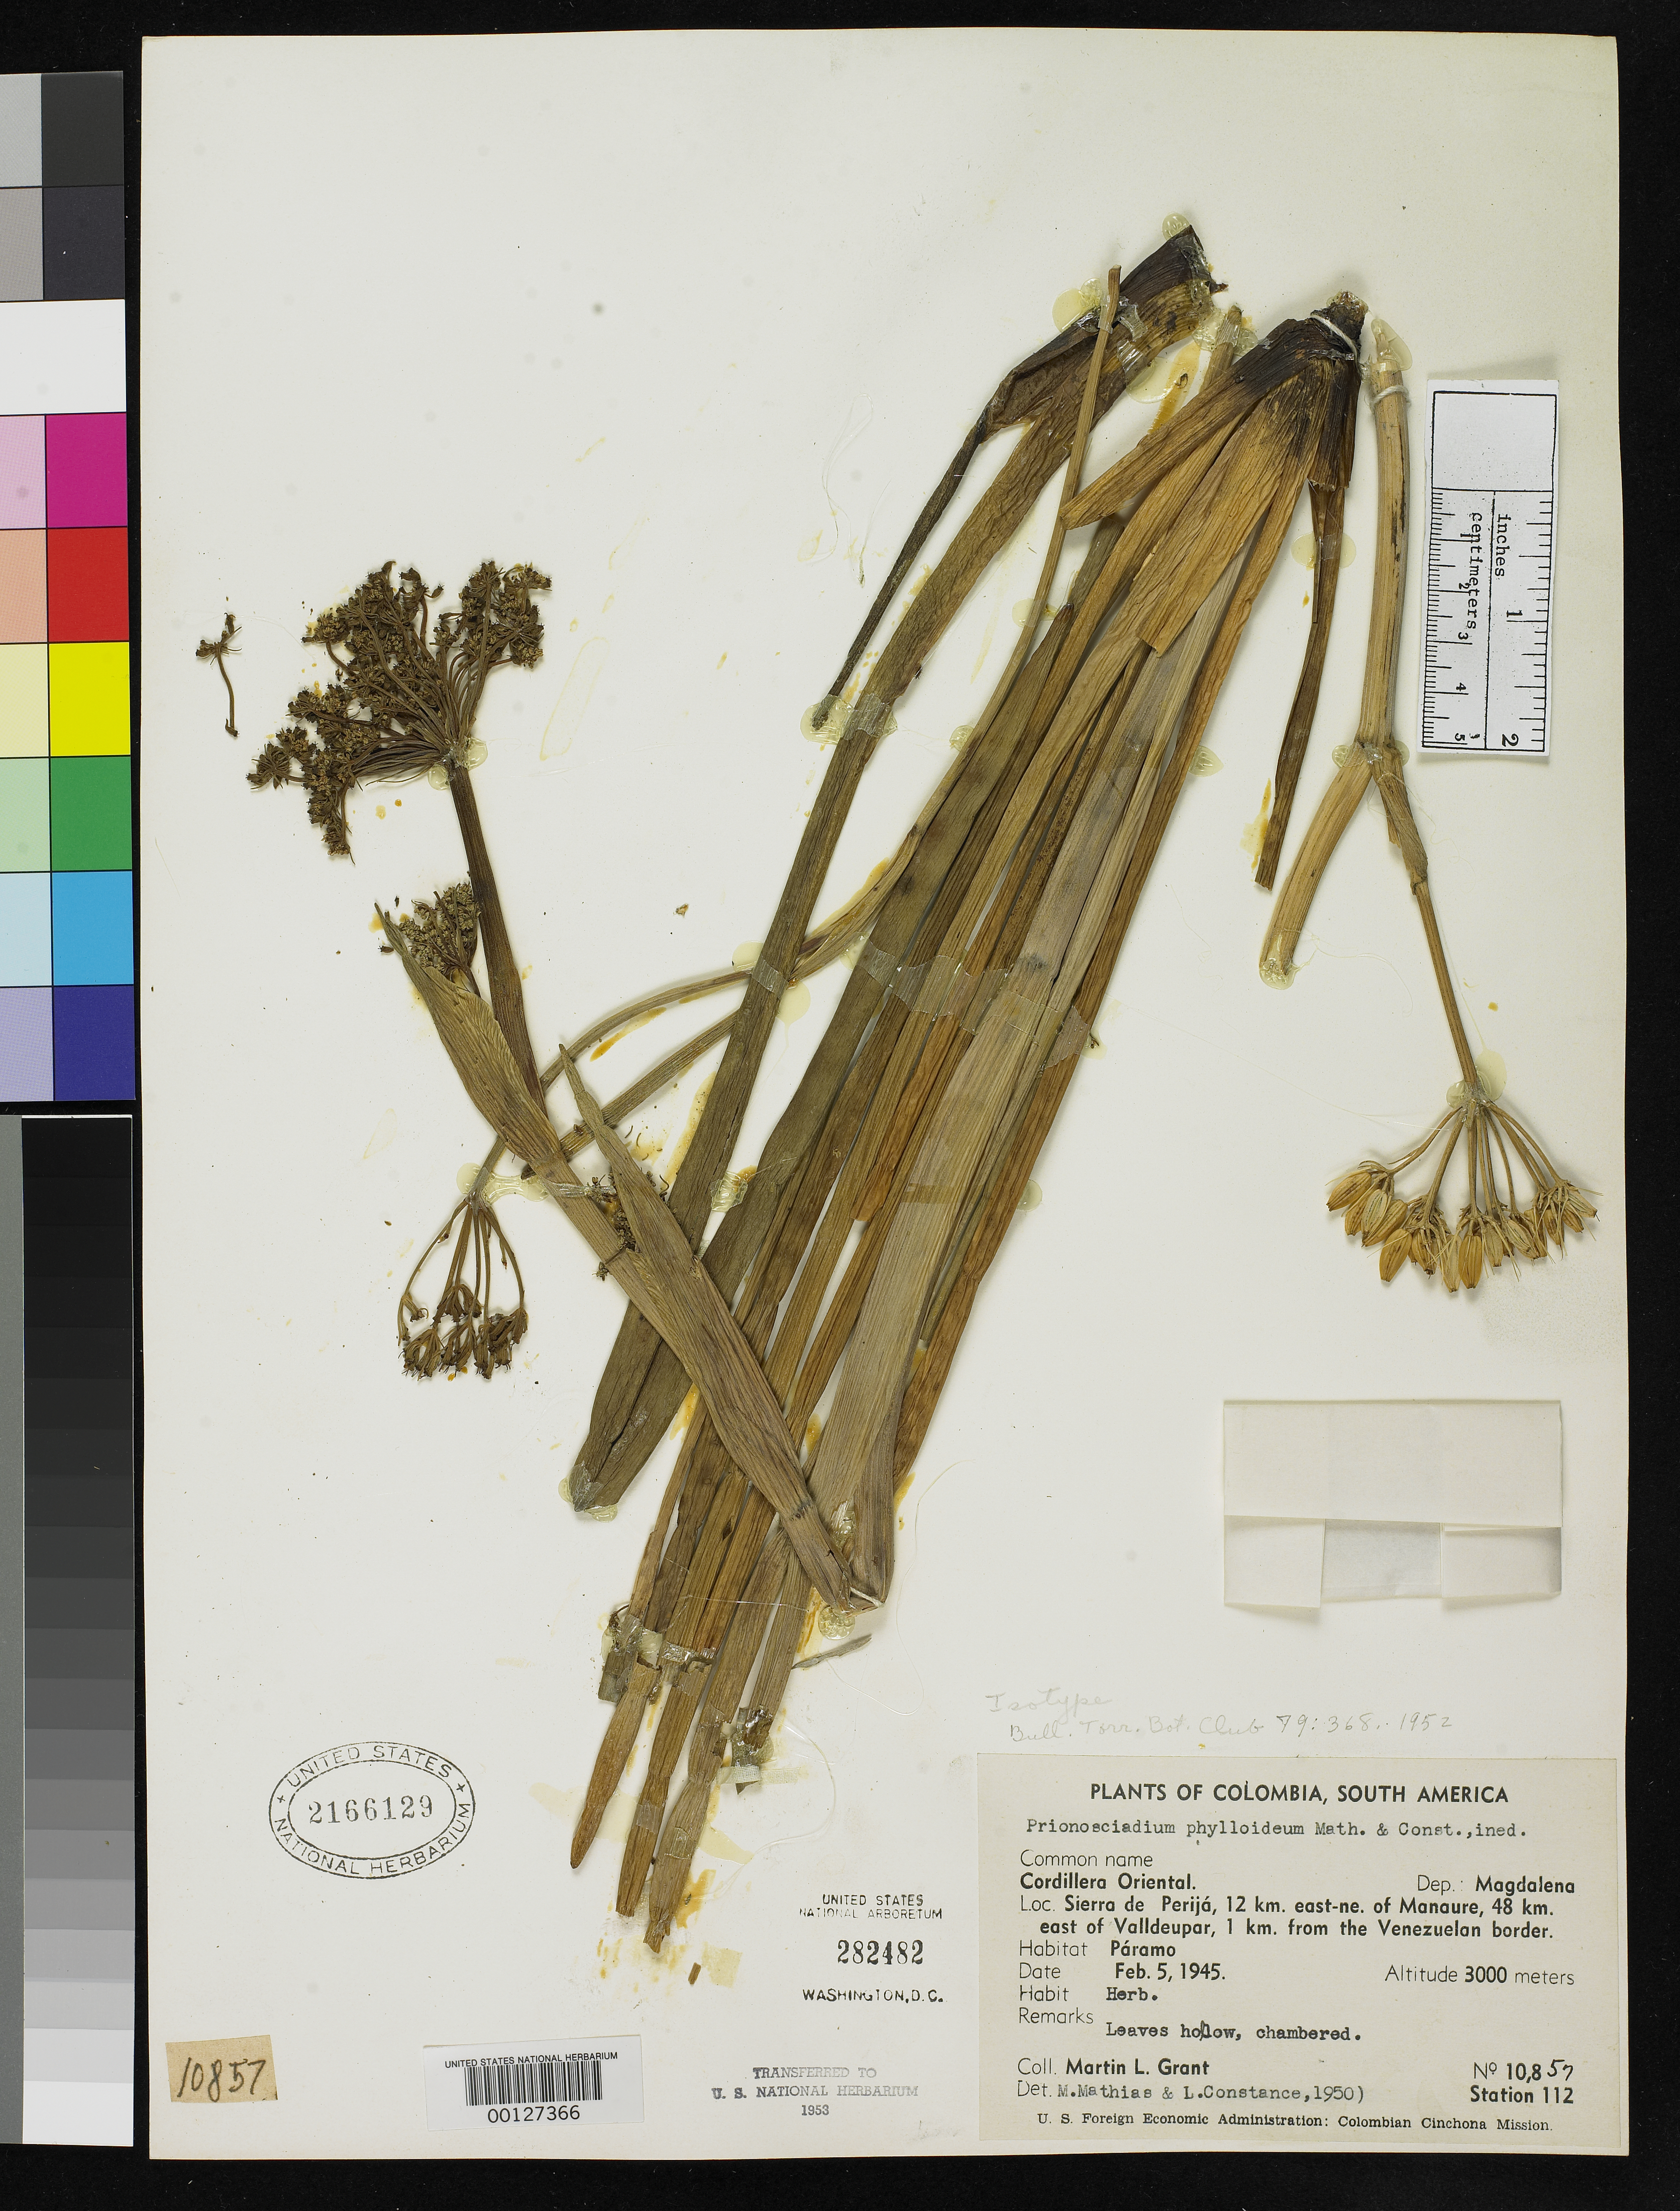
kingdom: Plantae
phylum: Tracheophyta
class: Magnoliopsida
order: Apiales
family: Apiaceae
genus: Prionosciadium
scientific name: Prionosciadium phylloideum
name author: Mathias & Constance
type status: Isotype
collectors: M. L. Grant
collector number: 10857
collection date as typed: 05 Feb 1945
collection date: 1945-02-05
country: Colombia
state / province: Magdalena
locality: Sierra de Perija,12 km. ENE of Manaure.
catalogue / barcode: US 2166129